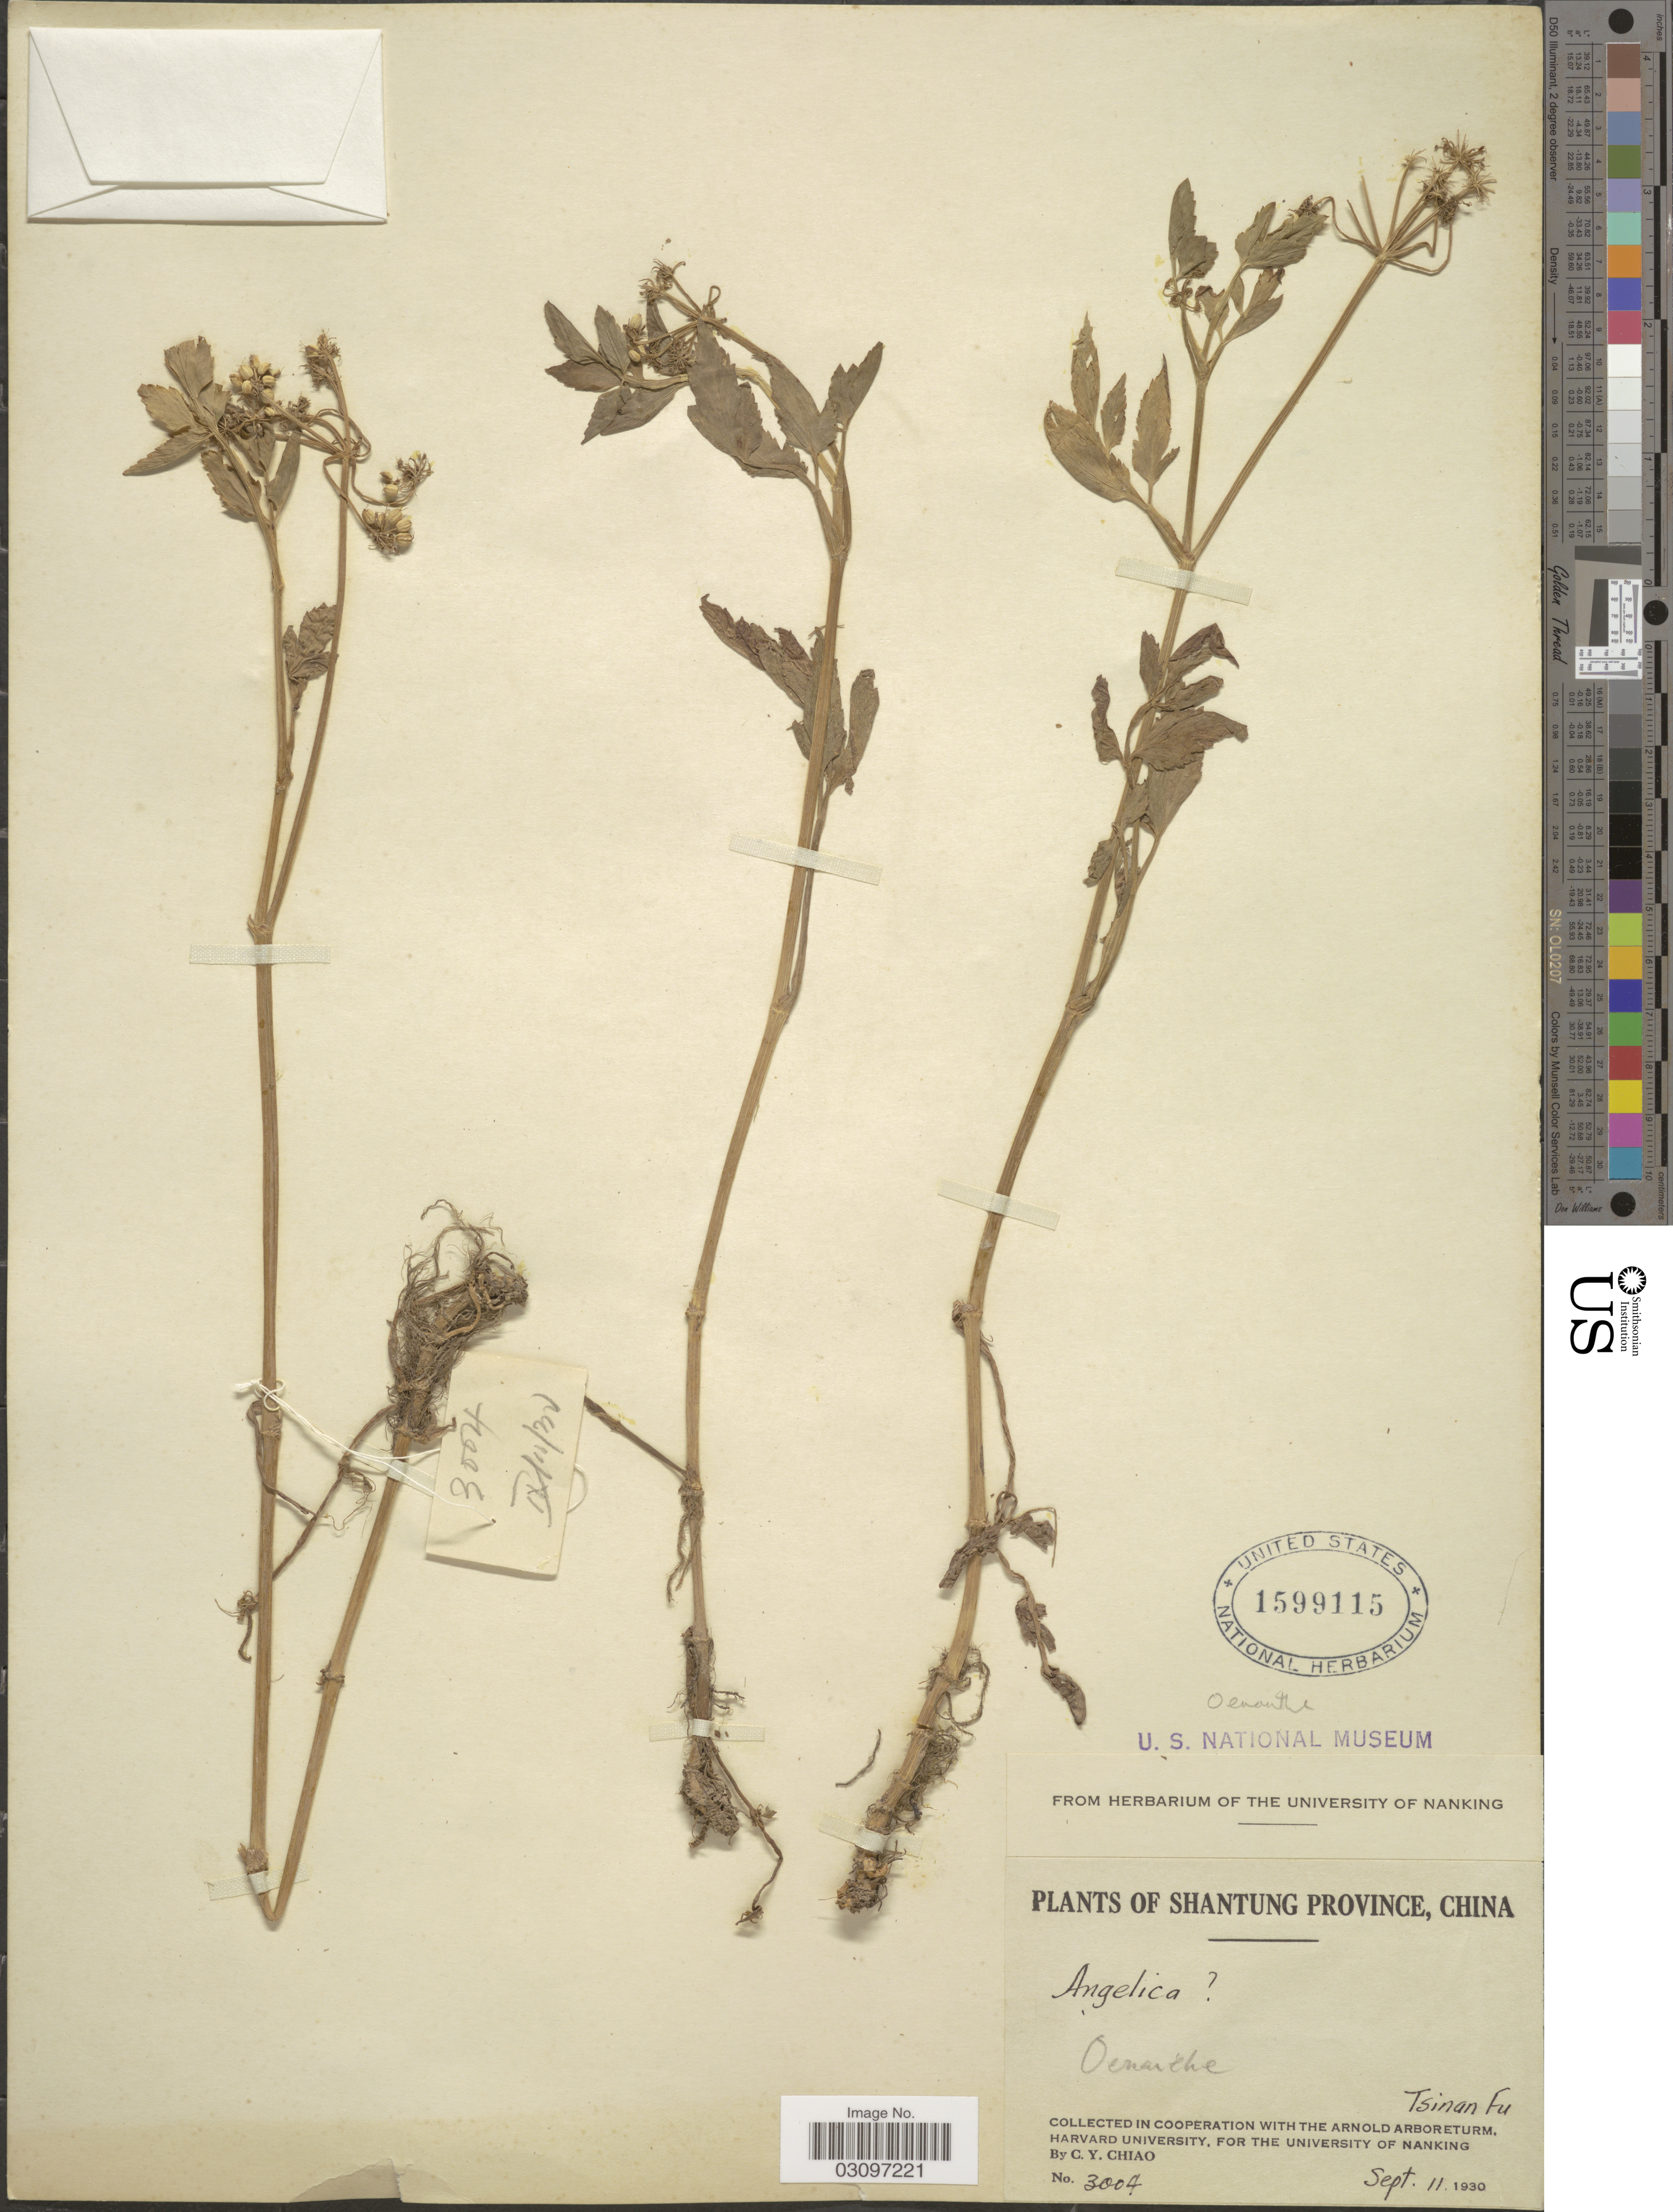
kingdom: Plantae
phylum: Tracheophyta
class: Magnoliopsida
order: Apiales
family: Apiaceae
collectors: C. Y. Chiao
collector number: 3004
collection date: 1930-09-11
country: China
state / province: Shandong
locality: Shantung Province. Tsinan Fu.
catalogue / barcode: US 1599115